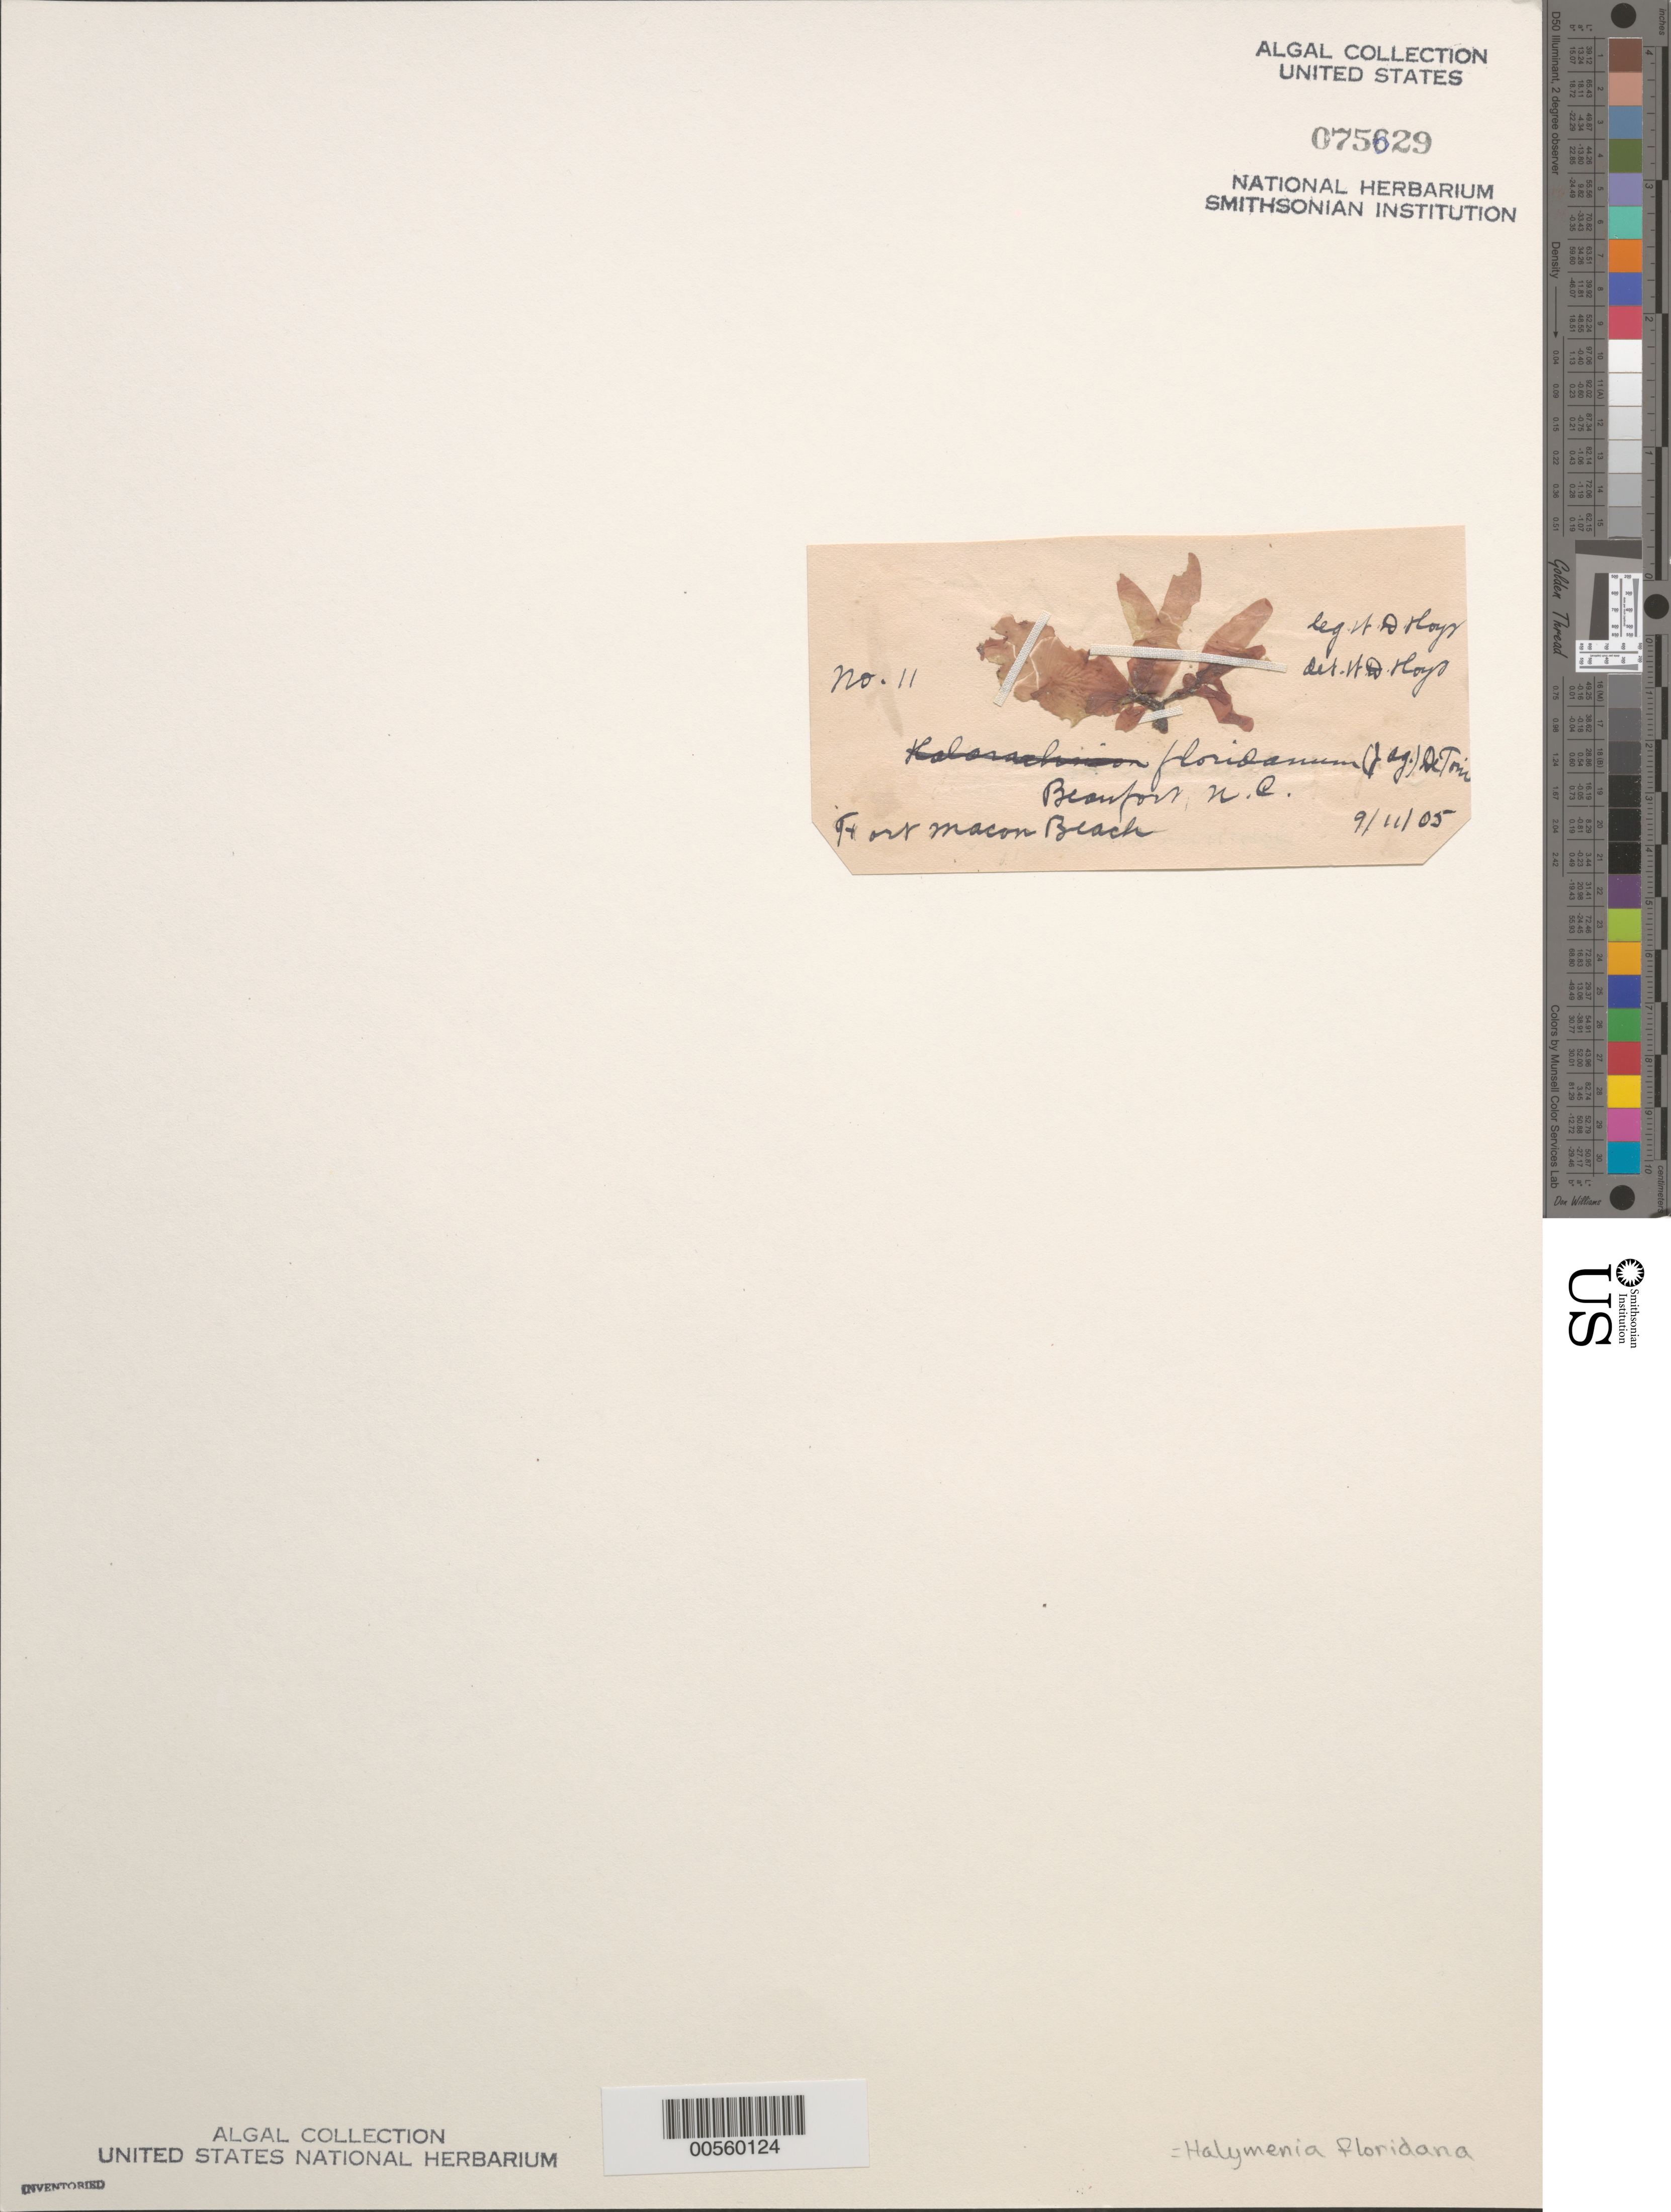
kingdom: Plantae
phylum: Rhodophyta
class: Florideophyceae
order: Halymeniales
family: Halymeniaceae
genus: Halymenia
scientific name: Halymenia floridana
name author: J. Agardh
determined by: Hoyt, W. D.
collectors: W. D. Hoyt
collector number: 11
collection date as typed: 11 Sep 1905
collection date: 1905-09-11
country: United States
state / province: North Carolina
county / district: Carteret County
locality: Beaufort, Fort Macon Beach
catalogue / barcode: US 75029